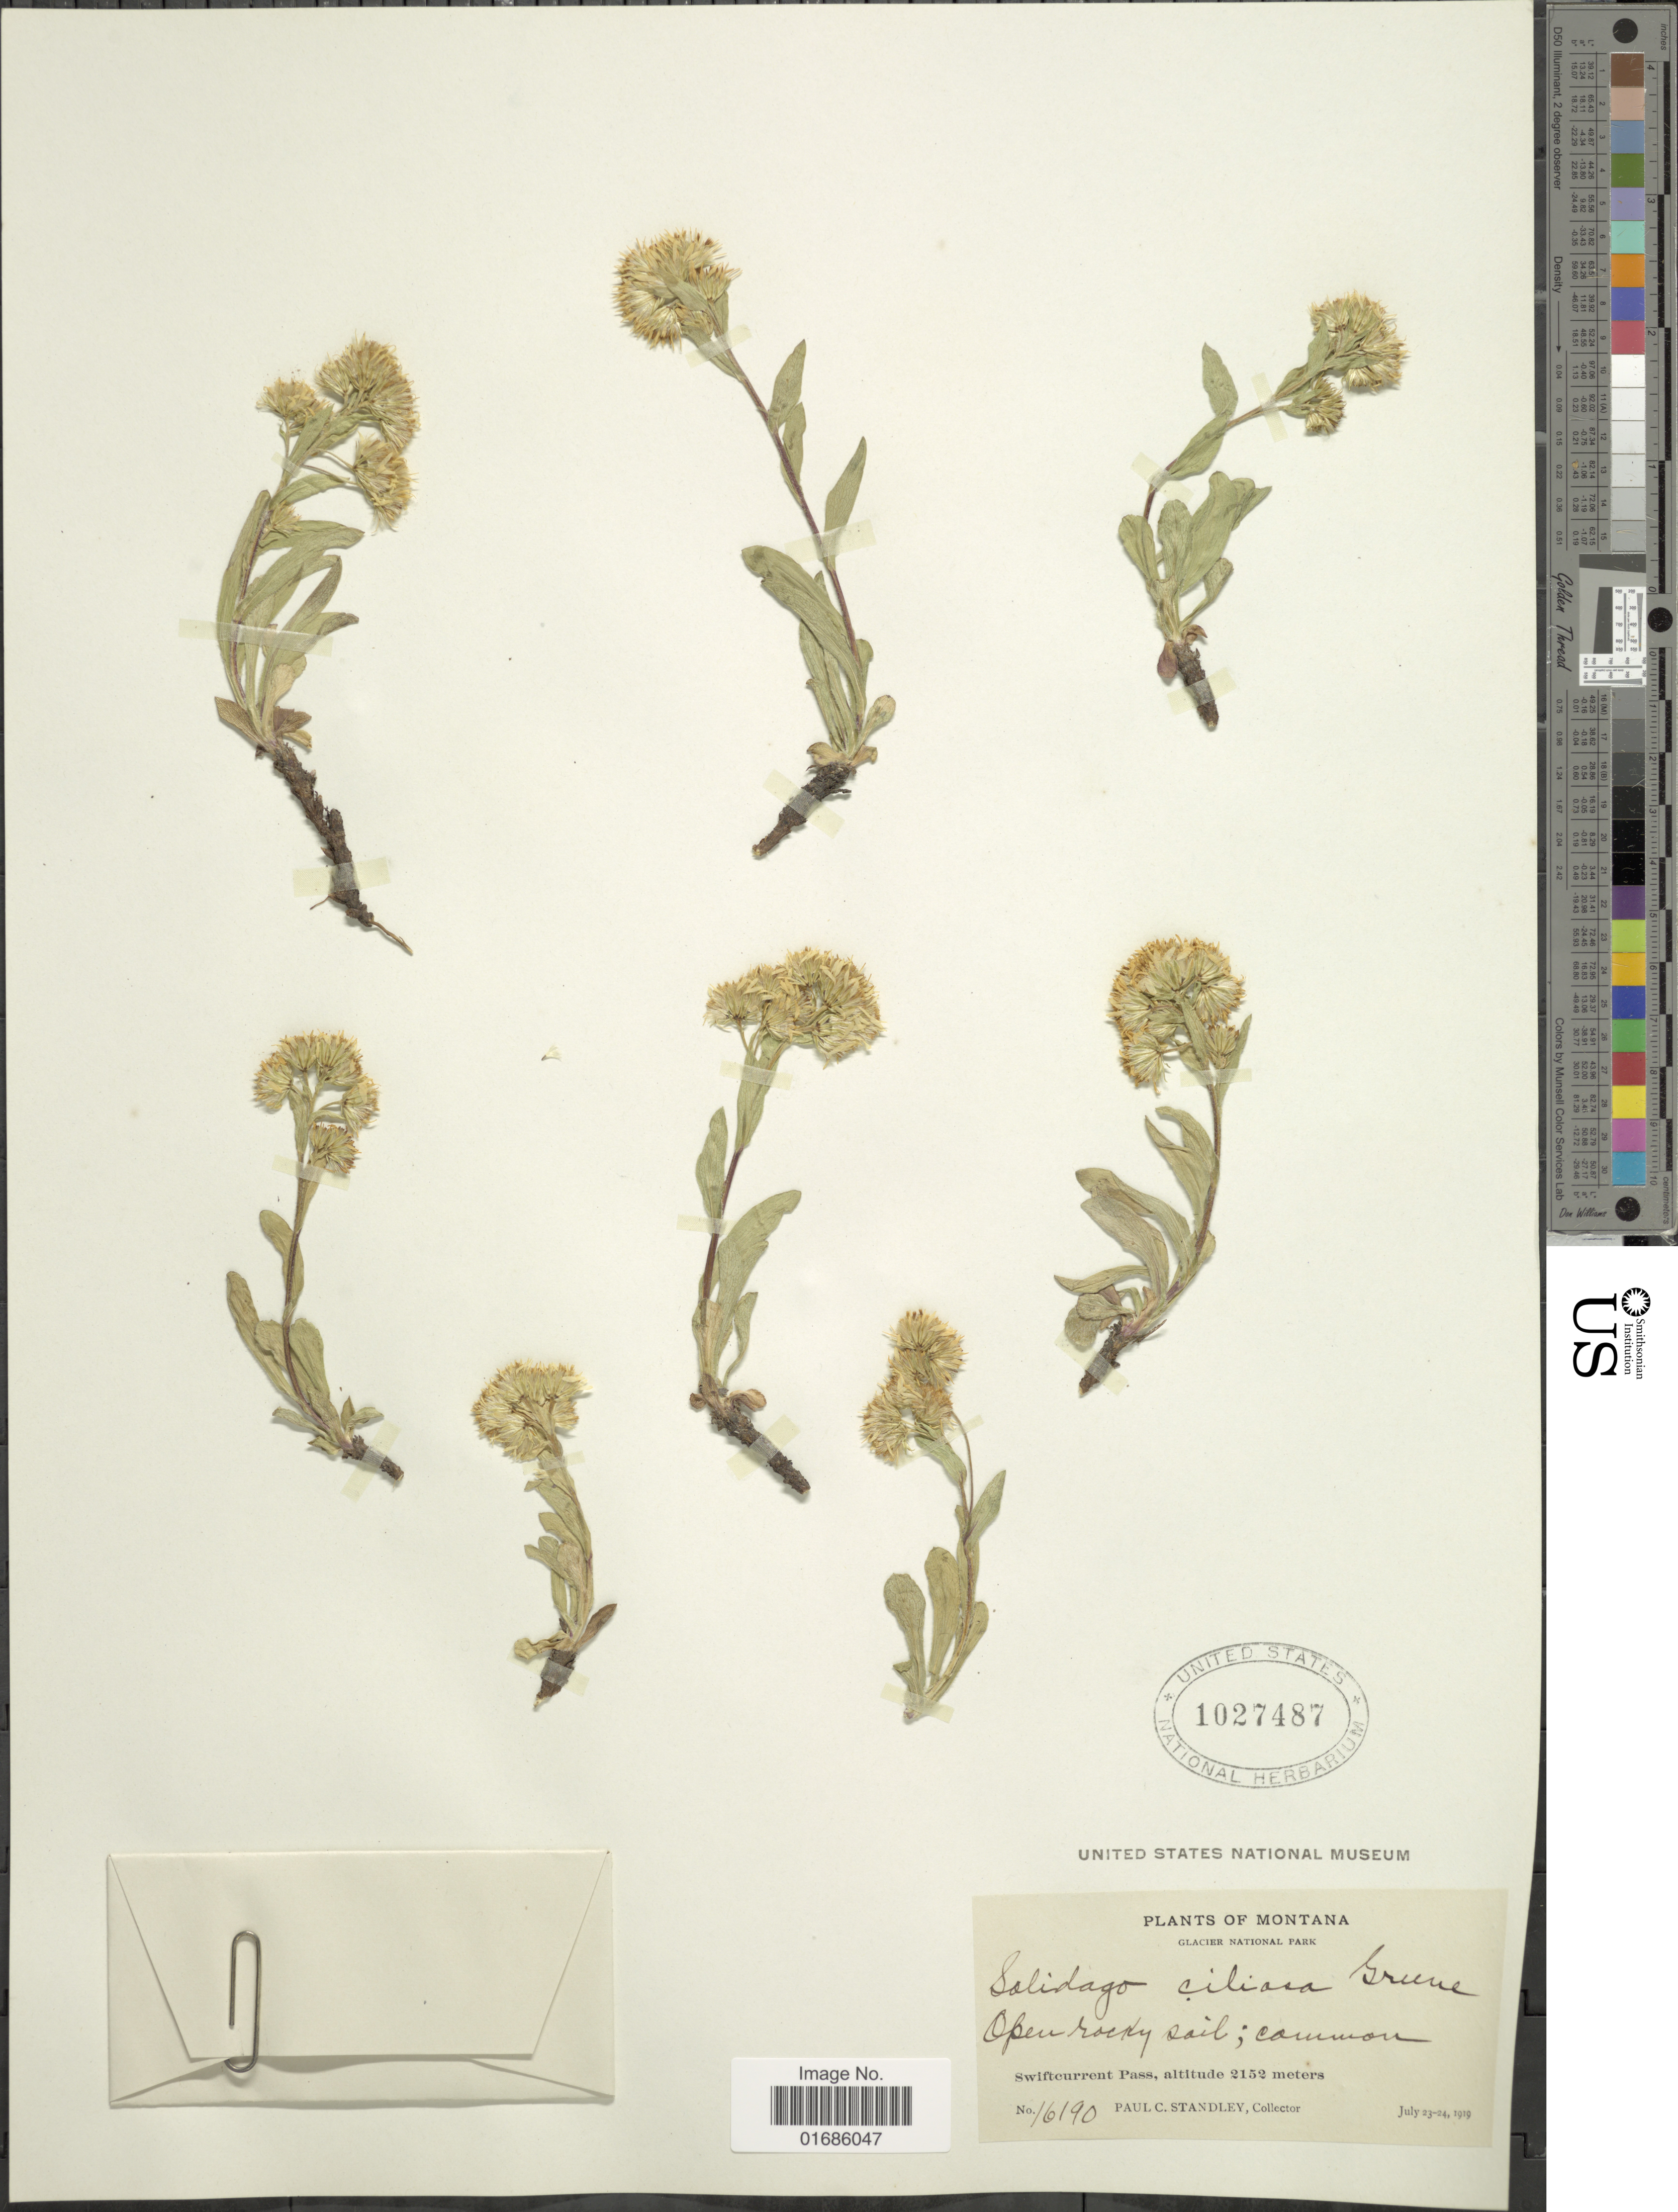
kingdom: Plantae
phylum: Tracheophyta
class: Magnoliopsida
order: Asterales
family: Asteraceae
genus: Solidago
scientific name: Solidago ciliosa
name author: Greene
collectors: P. C. Standley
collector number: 16190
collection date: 1919-07-23/1919-07-24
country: United States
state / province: Montana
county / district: Glacier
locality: Glacier National Park, Swifcurrent Pass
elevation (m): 2152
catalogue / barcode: US 1027487